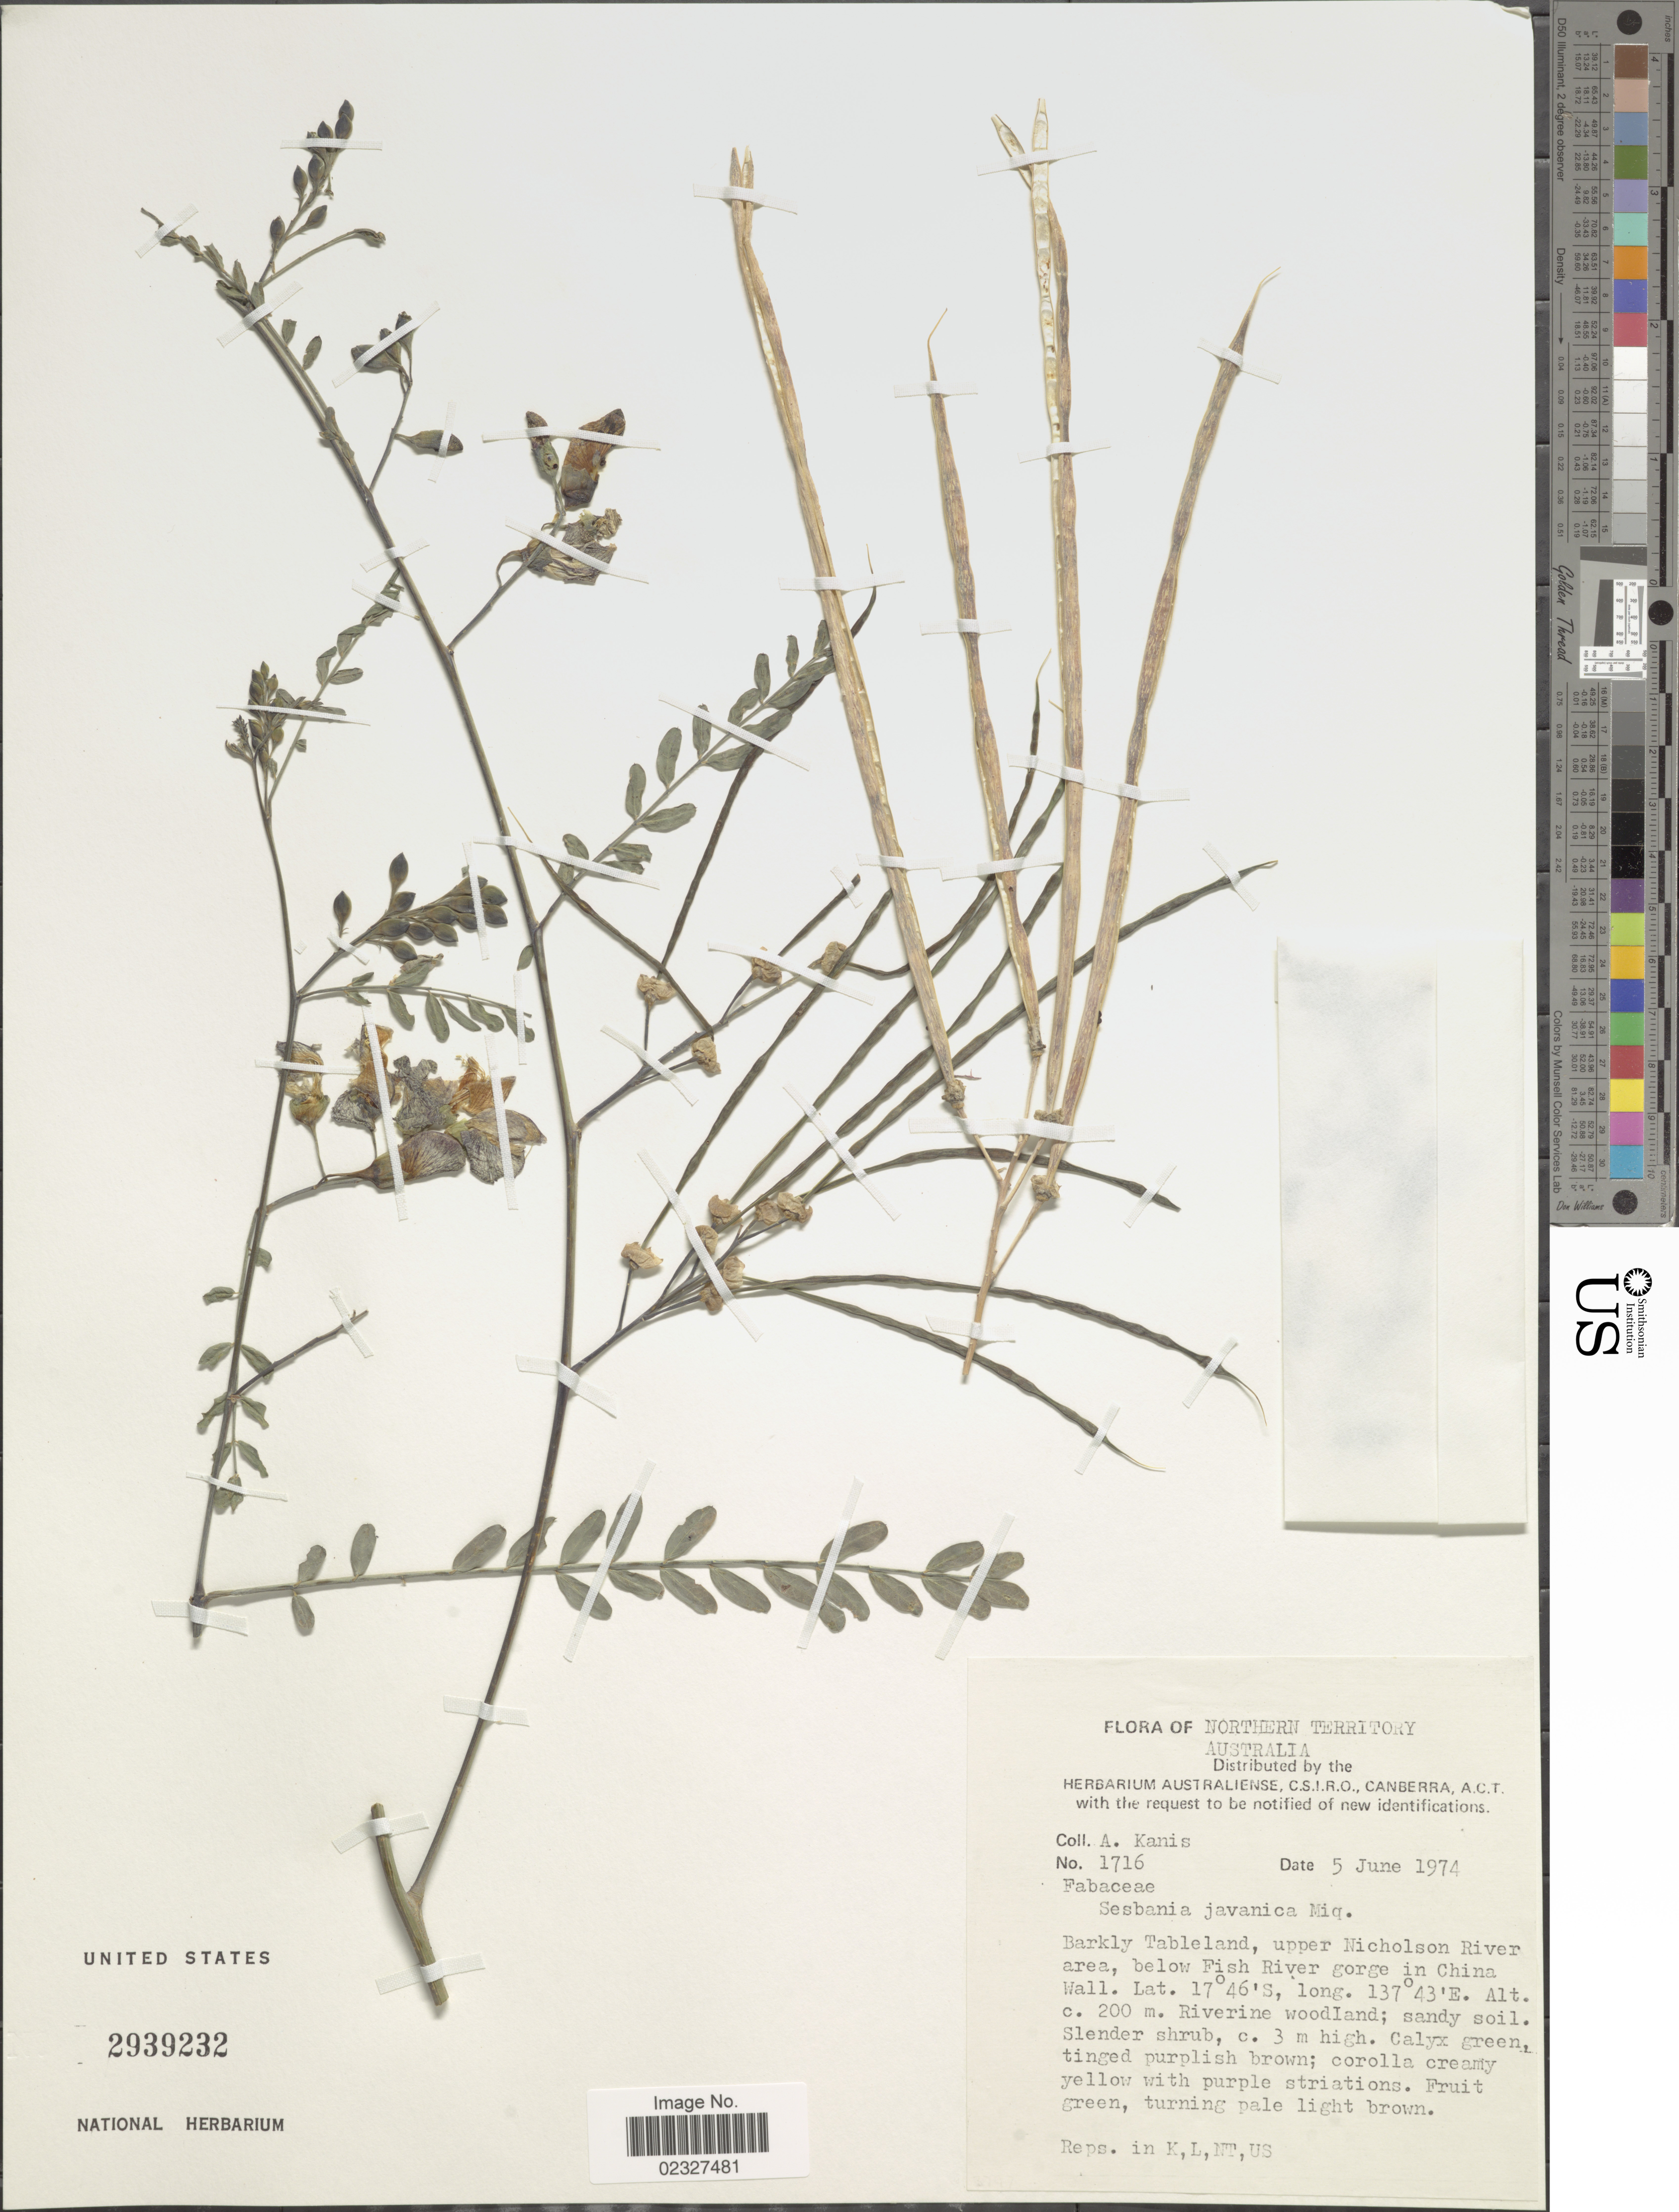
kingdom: Plantae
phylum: Tracheophyta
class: Magnoliopsida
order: Fabales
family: Fabaceae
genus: Sesbania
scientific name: Sesbania javanica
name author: Miq.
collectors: A. Kanis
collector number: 1716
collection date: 1974-06-05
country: Australia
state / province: Northern Territory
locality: Barkly Tableland, upper Nicholson River area, below Fish River gorge in China Wall, Riverine woodland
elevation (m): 200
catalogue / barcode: US 2939232